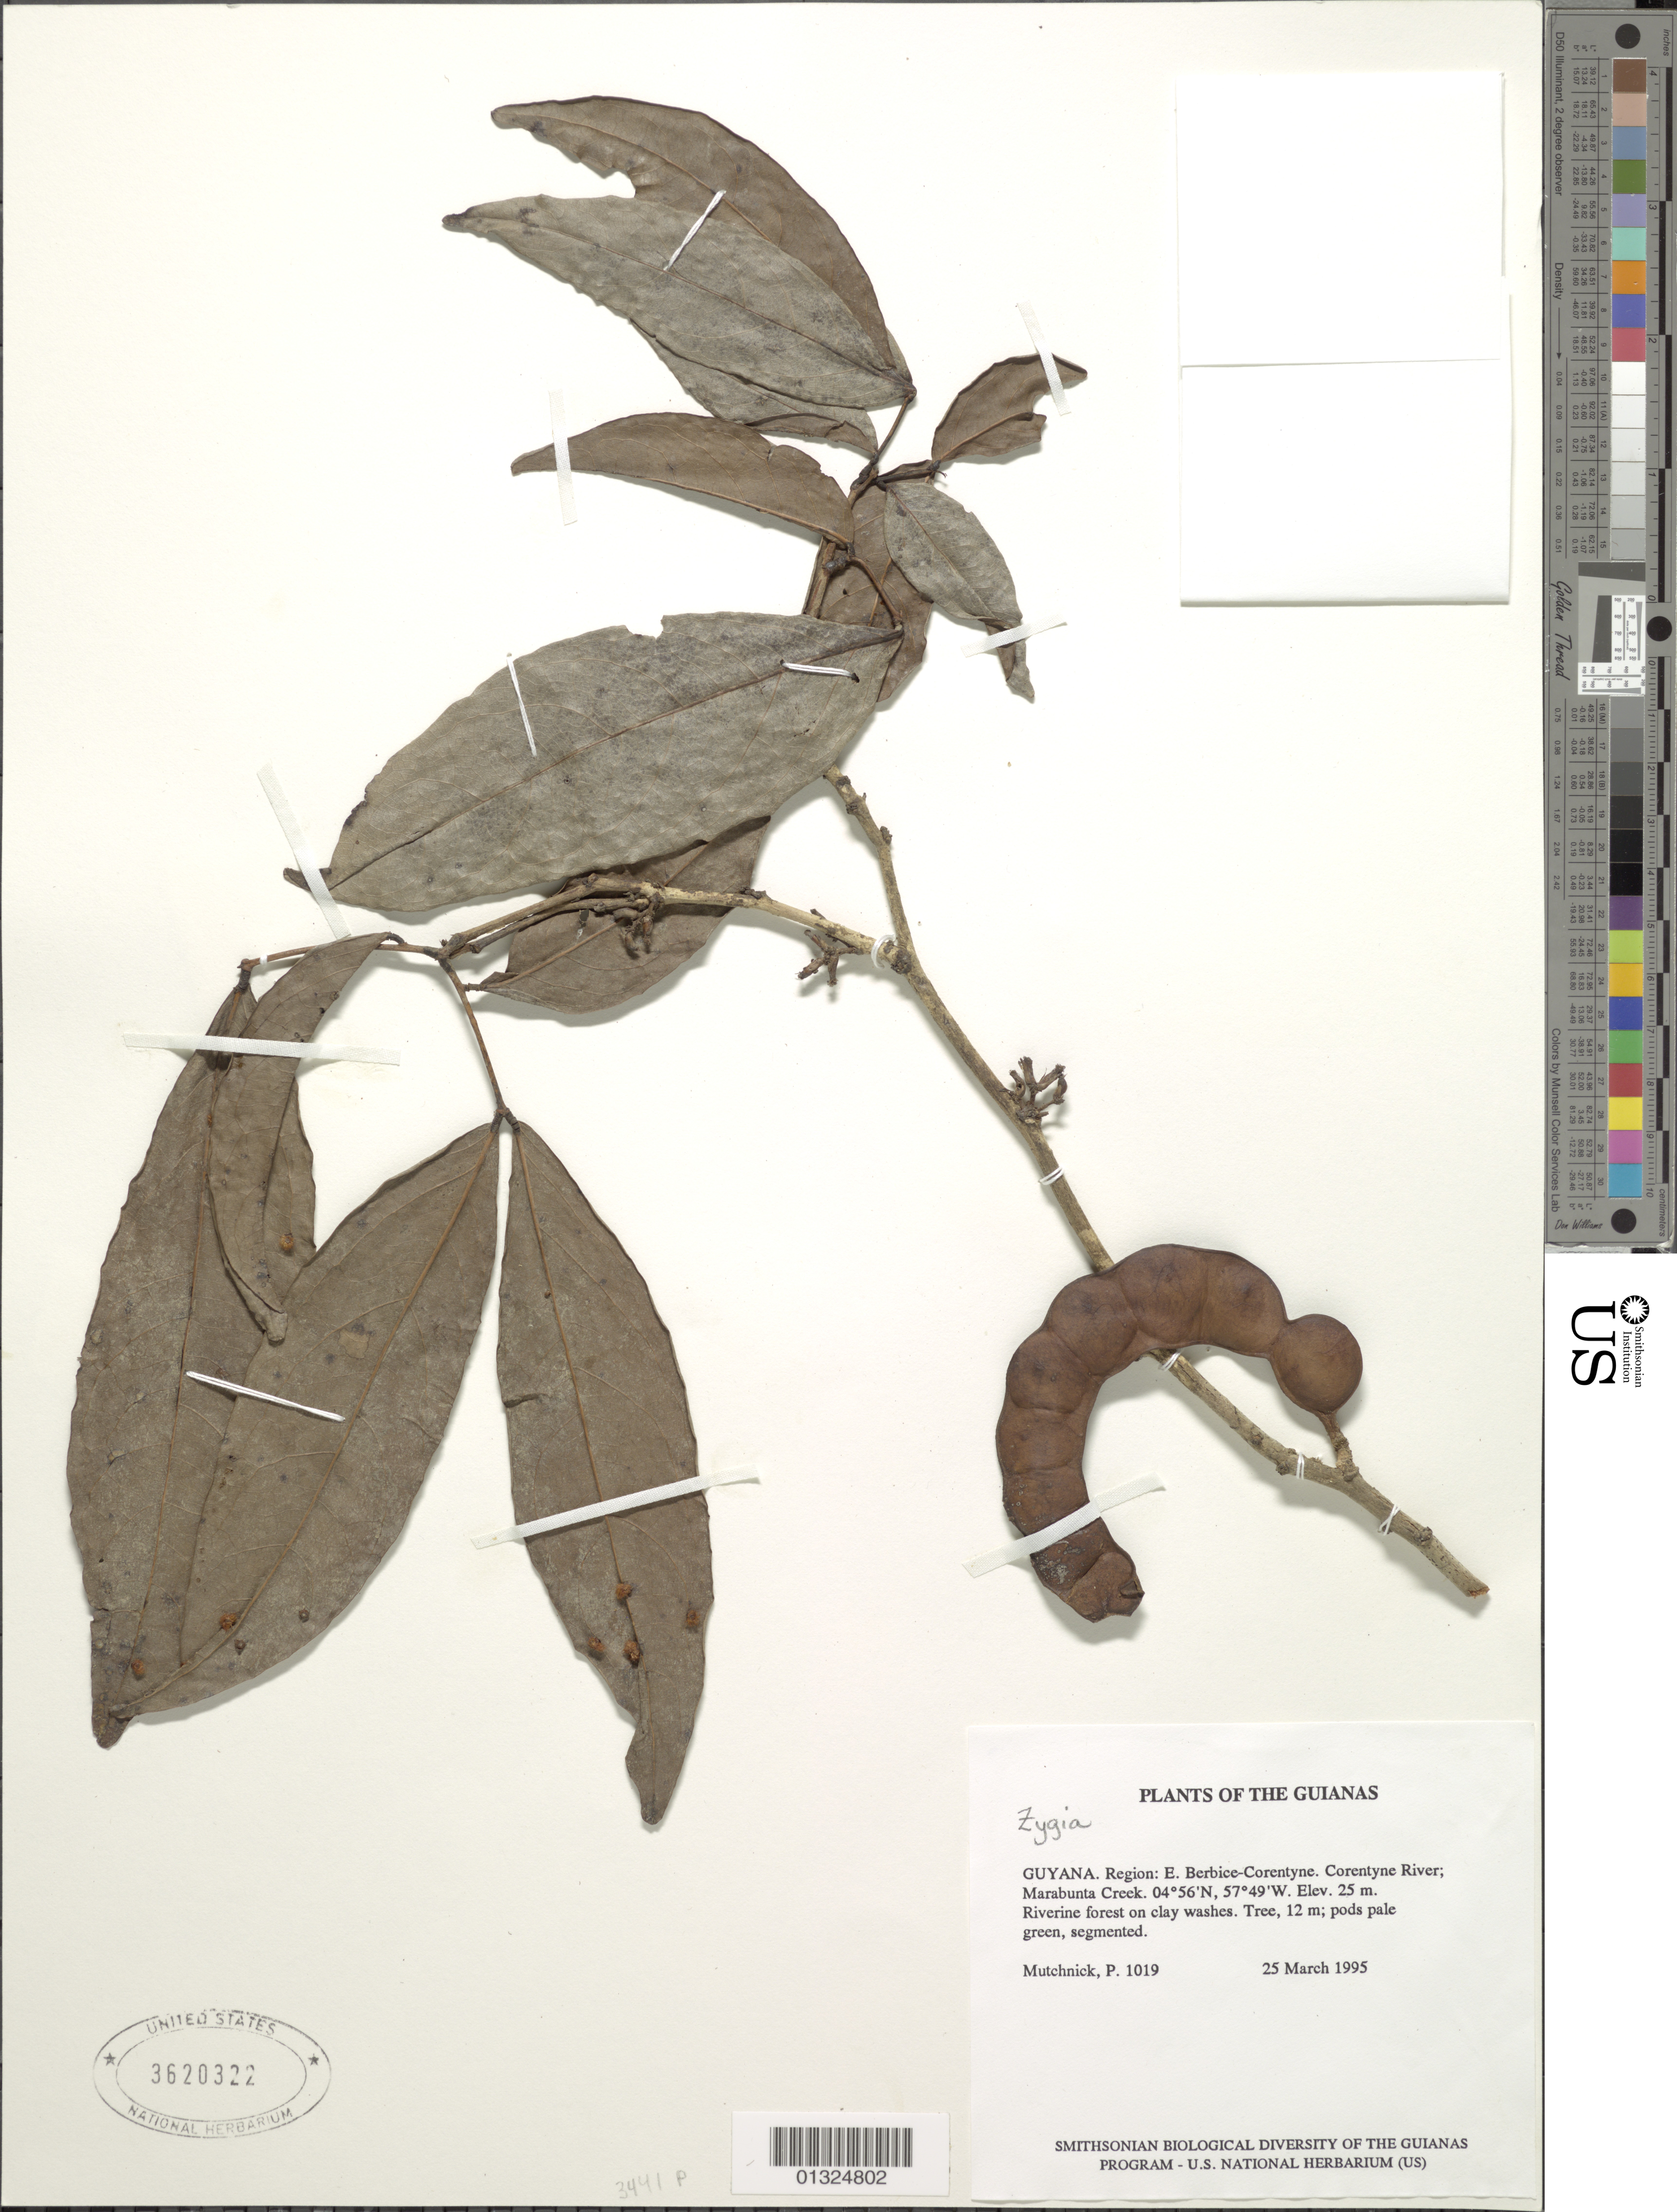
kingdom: Plantae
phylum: Tracheophyta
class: Magnoliopsida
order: Fabales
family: Fabaceae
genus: Zygia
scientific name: Zygia scopulina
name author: (Brandegee) Britton & Rose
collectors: P. Mutchnick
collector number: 1019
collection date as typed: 25 March 1995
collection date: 1995-03-25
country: Guyana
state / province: E. Berbice-Corentyne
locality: Corentyne River; Marabunta Creek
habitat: Riverine forest on clay washes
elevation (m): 25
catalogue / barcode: US 3620322